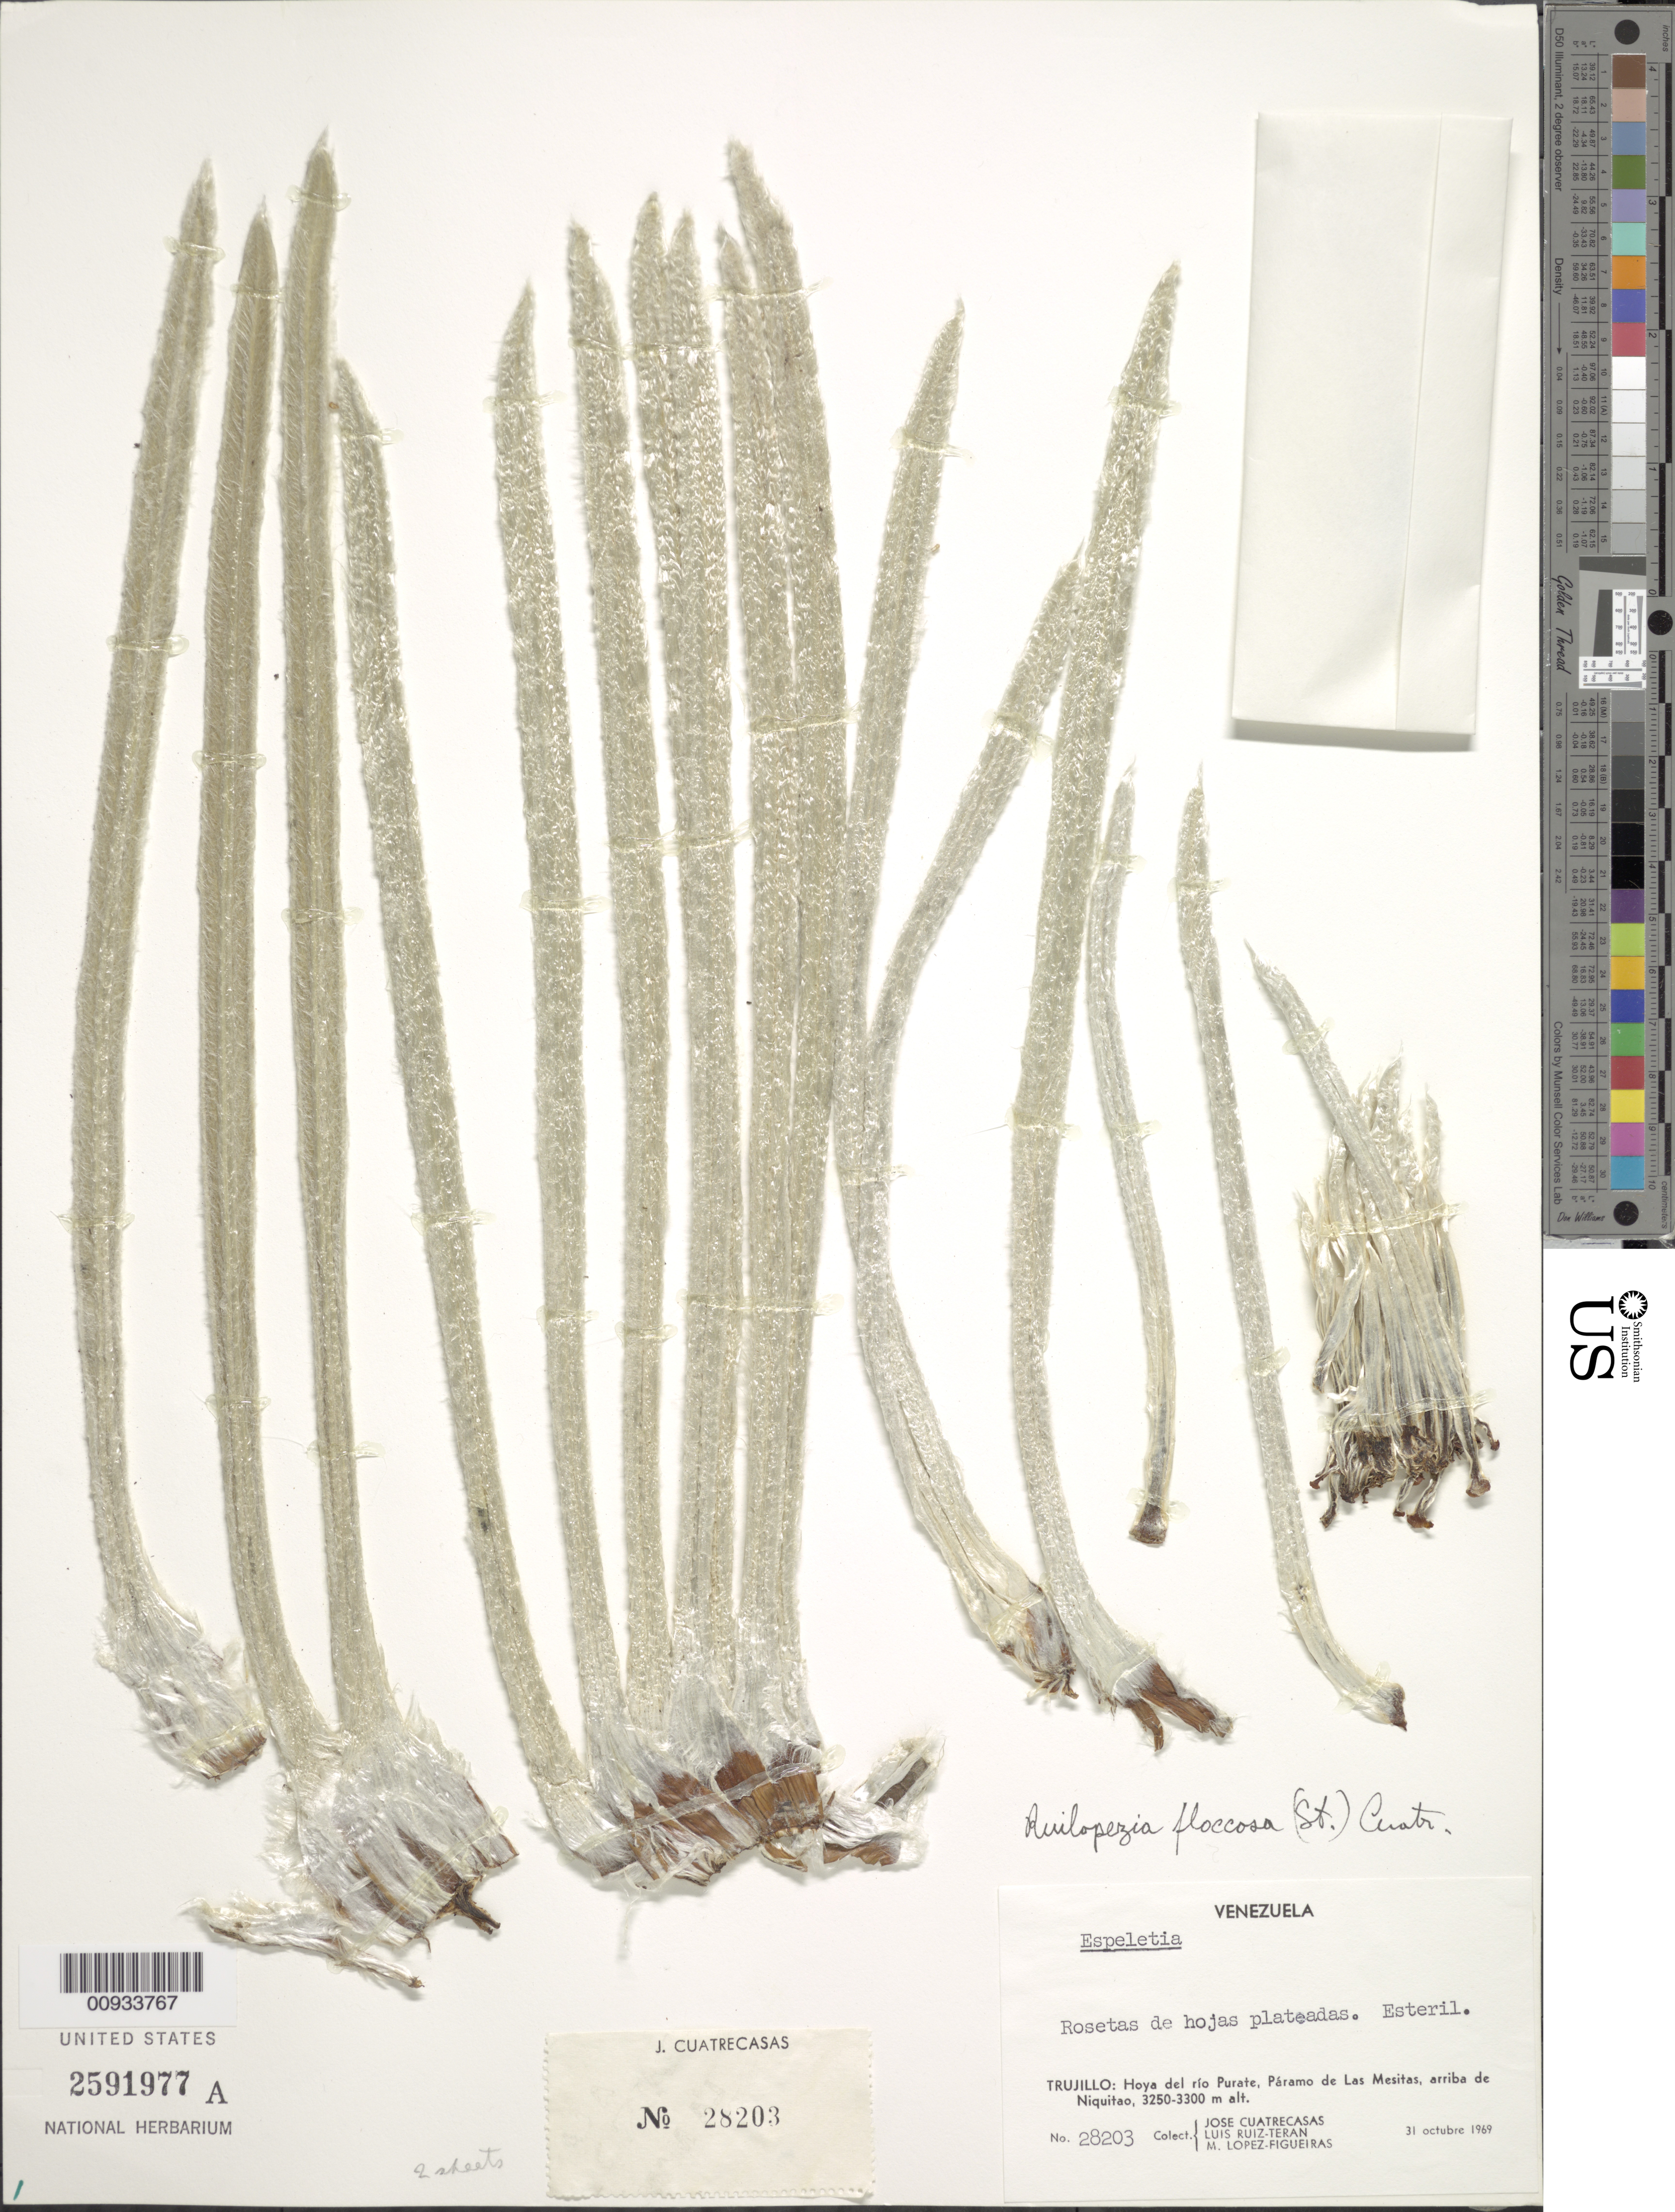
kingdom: Plantae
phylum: Tracheophyta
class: Magnoliopsida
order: Asterales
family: Asteraceae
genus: Ruilopezia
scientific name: Ruilopezia floccosa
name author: (Standl.) Cuatrec.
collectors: J. Cuatrecasas, L. Teran & M. López Figueiras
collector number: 28203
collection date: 1969-10-31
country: Venezuela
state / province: Trujillo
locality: Hoya del Rio Purate, Paramo de Las Mesitas, arriba de Niquitao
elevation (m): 3250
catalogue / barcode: US 2591977A